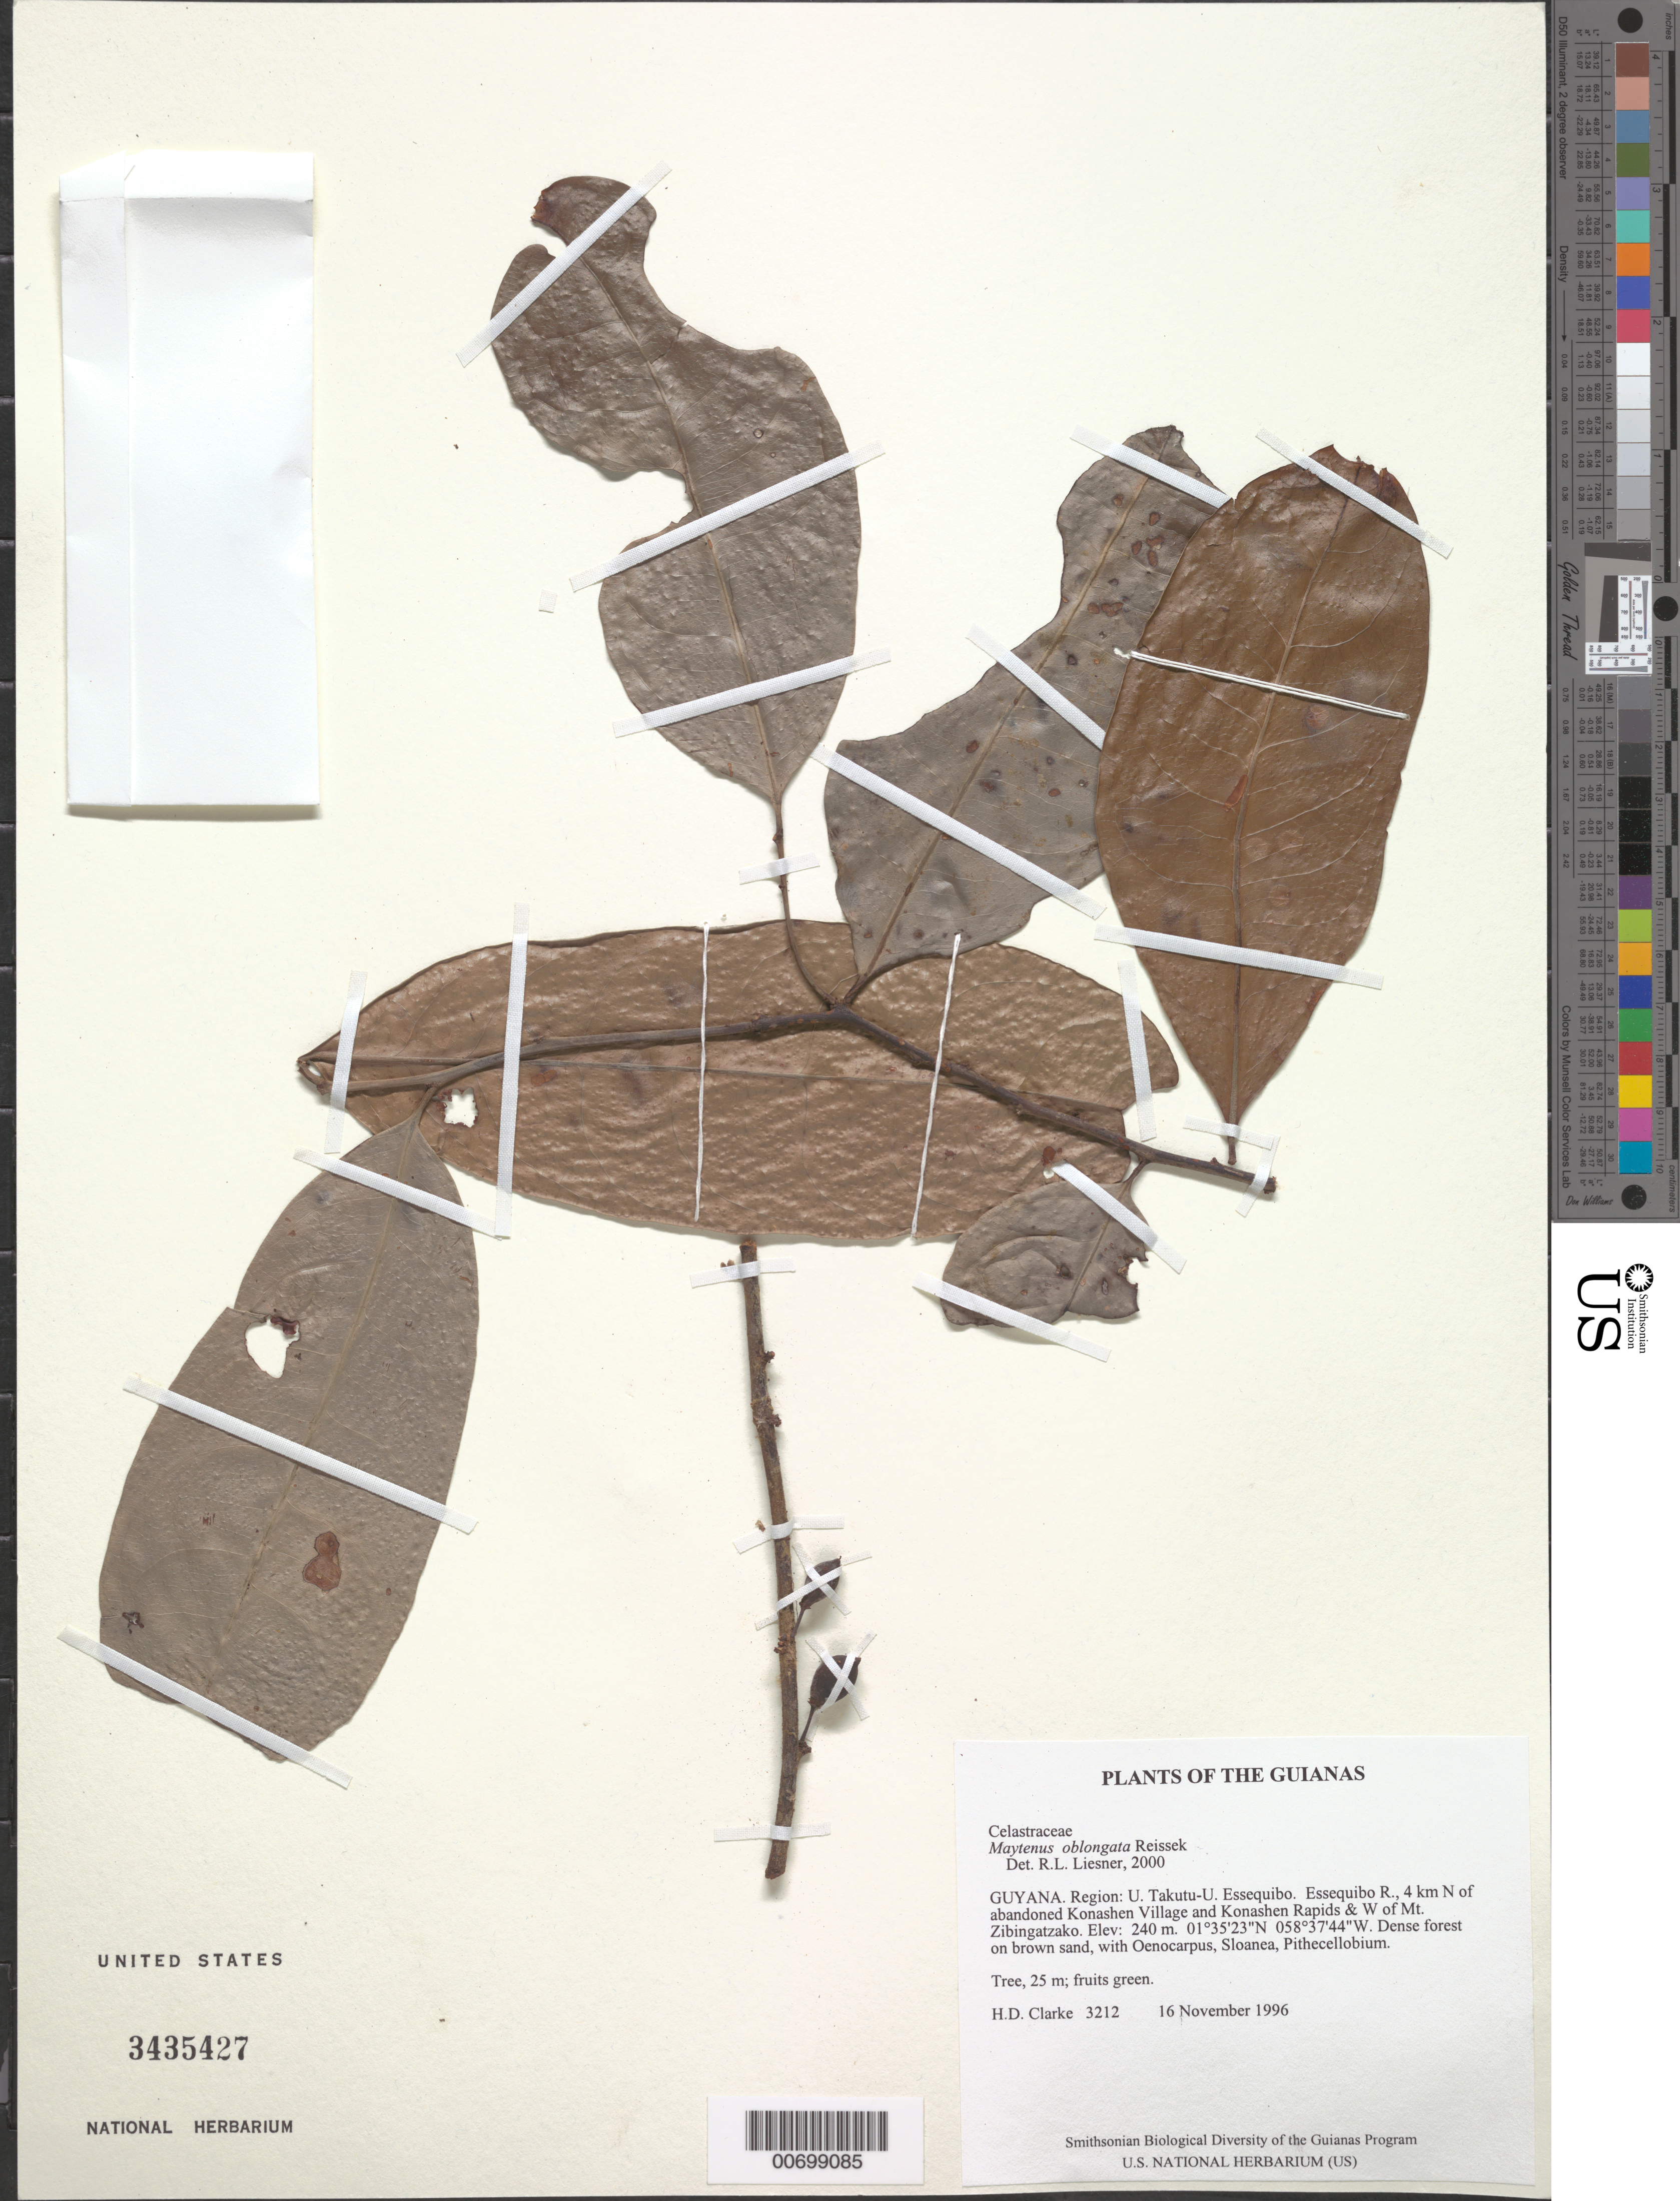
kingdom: Plantae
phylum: Tracheophyta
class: Magnoliopsida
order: Celastrales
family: Celastraceae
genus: Maytenus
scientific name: Maytenus oblongata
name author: Reissek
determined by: Liesner, R. L.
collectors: H. D. Clarke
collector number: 3212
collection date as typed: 16 November 1996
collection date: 1996-11-16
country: Guyana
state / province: U. Takutu-U. Essequibo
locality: Essequibo R., 4 km N of abandoned Konashen Village and Konashen Rapids & W of Mt. Zibingatzako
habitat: Dense forest on brown sand, with Oenocarpus, Sloanea, Pithecellobium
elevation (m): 240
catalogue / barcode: US 3435427